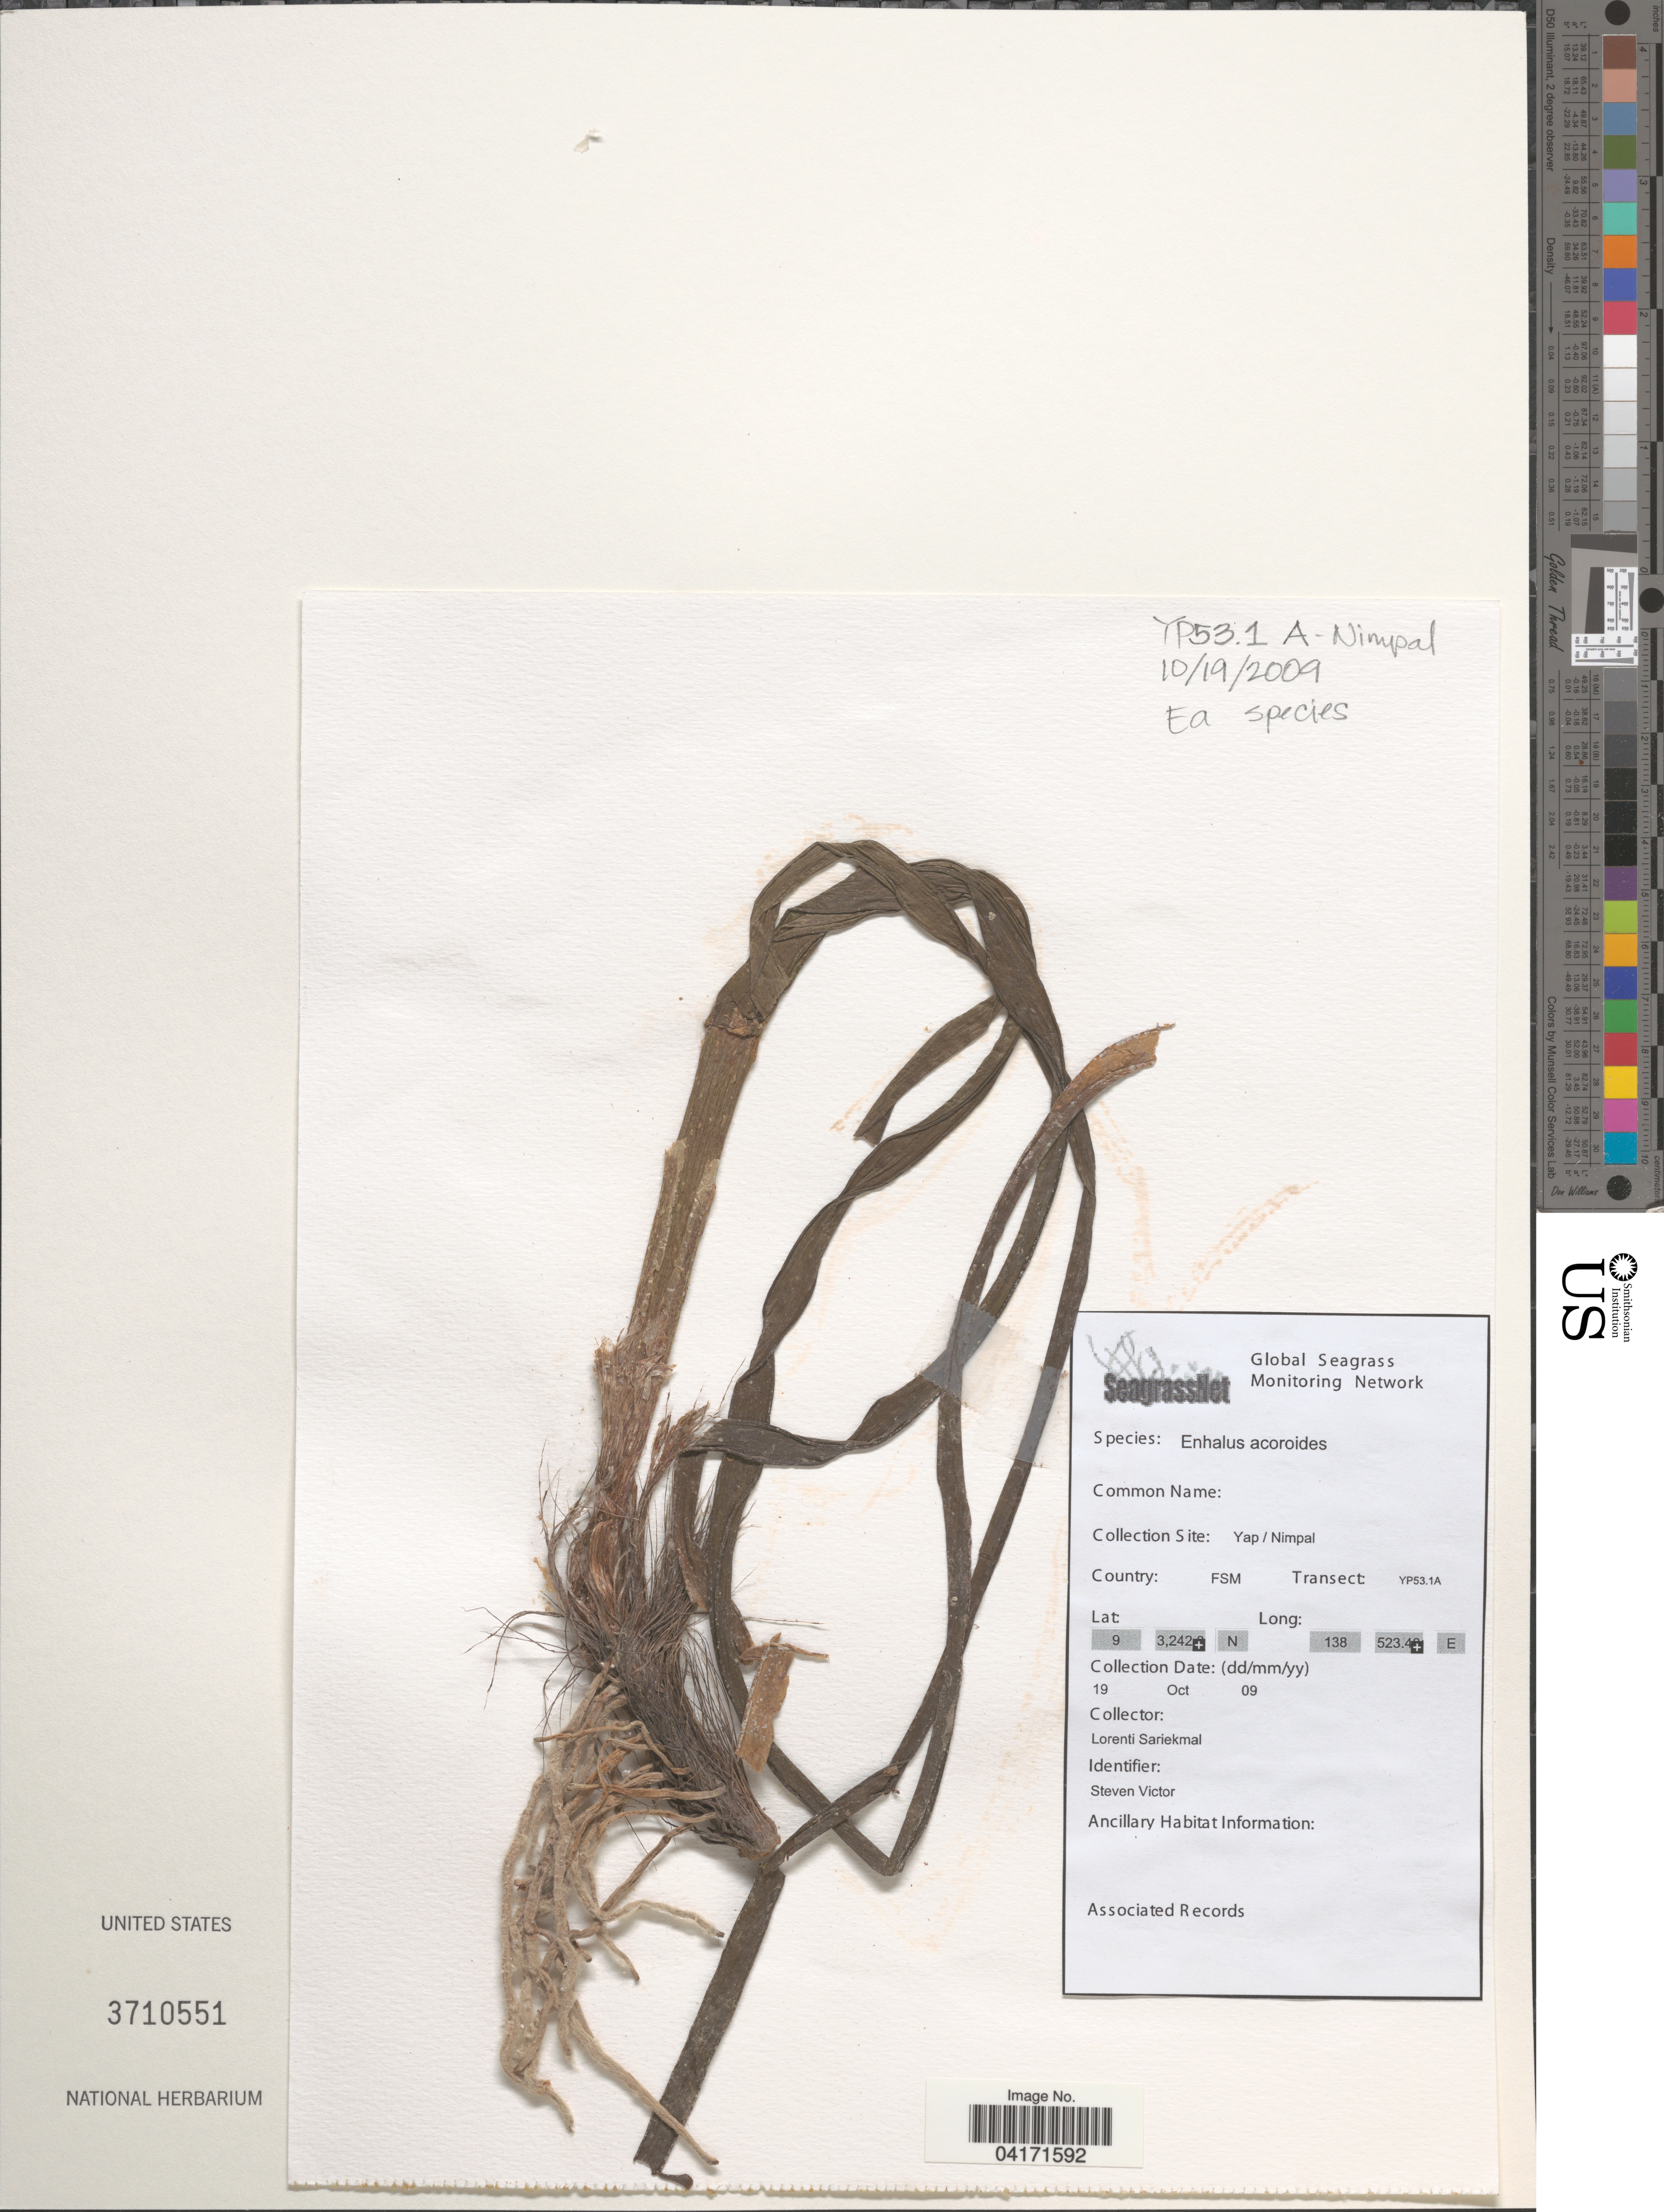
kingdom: Plantae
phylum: Tracheophyta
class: Liliopsida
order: Alismatales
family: Hydrocharitaceae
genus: Enhalus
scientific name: Enhalus acoroides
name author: (L. f.) Royle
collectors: L. Sariekmal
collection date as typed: Transcribed d/m/y: 19/10/9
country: Micronesia, Federated States of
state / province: Yap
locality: Nimpal. Transect: YP53.1A.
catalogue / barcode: US 3710551